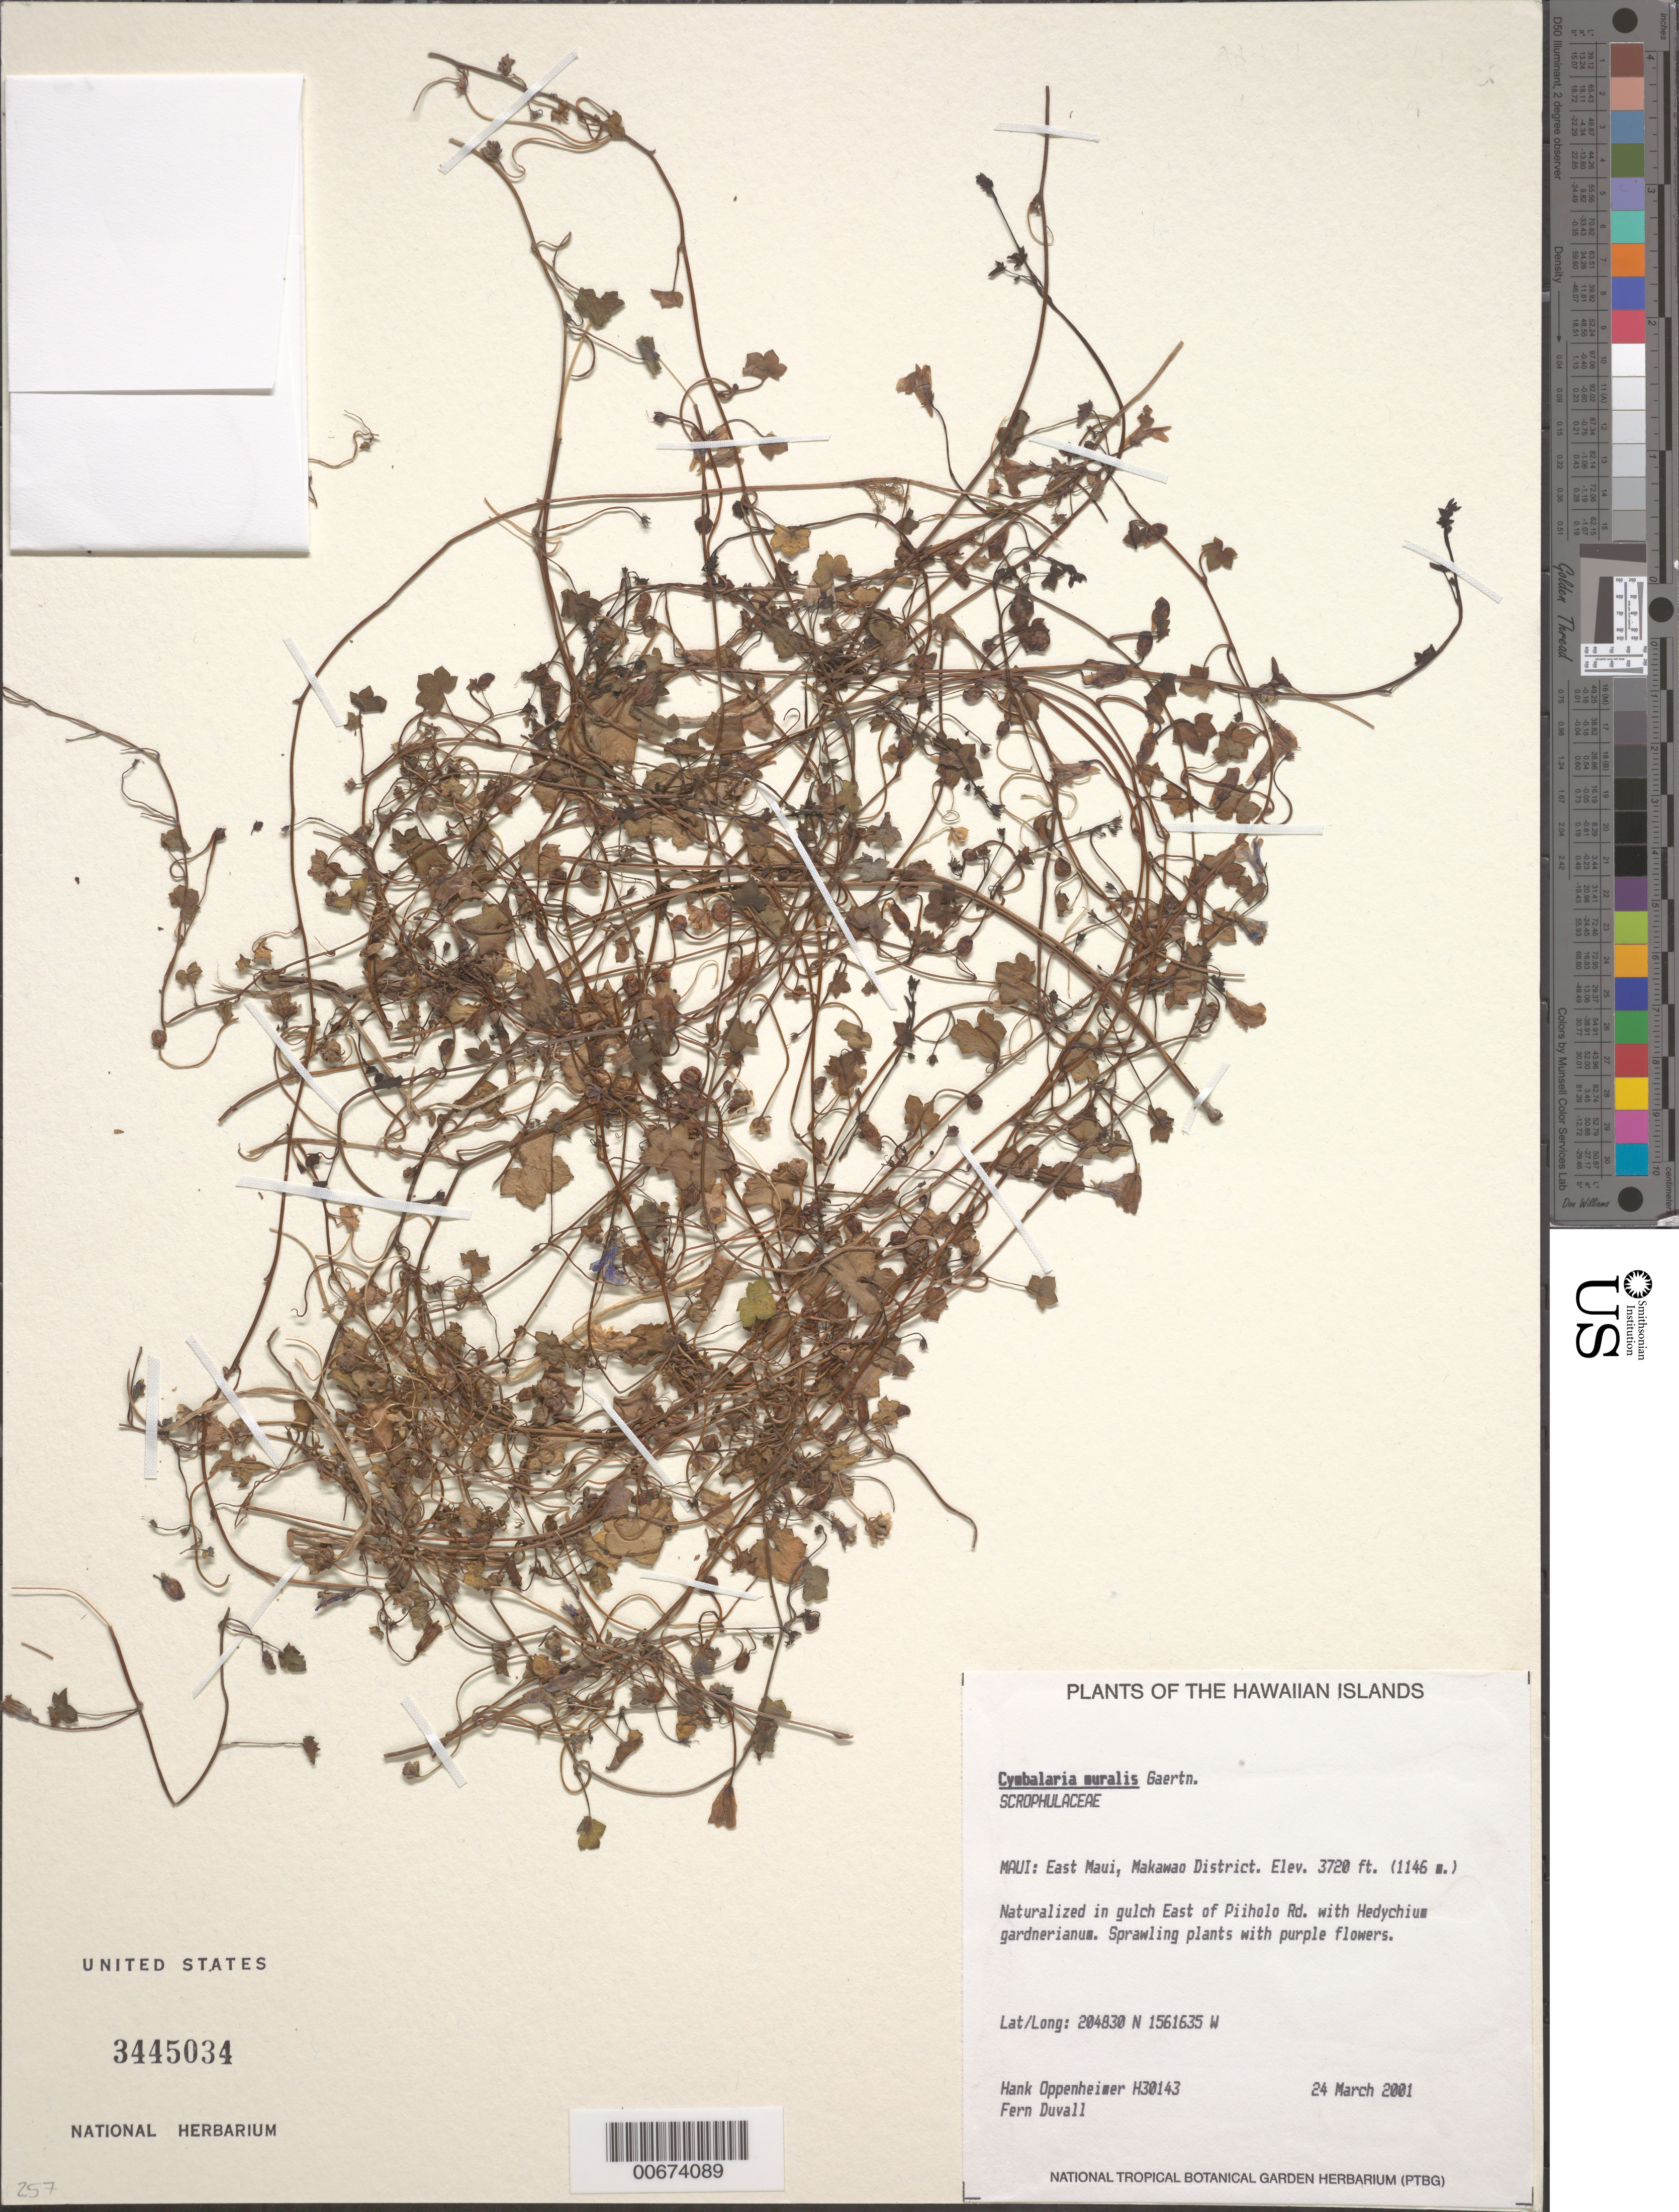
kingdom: Plantae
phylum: Tracheophyta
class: Magnoliopsida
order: Lamiales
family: Plantaginaceae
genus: Cymbalaria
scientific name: Cymbalaria muralis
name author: Gaertn. et al.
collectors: H. L. Oppenheimer & F. Duvall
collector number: H30143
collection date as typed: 24 Mar 2001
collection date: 2001-03-24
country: United States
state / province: Hawaii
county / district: Maui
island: Maui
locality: E Maui, Makawao District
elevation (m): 1146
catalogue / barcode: US 3445034